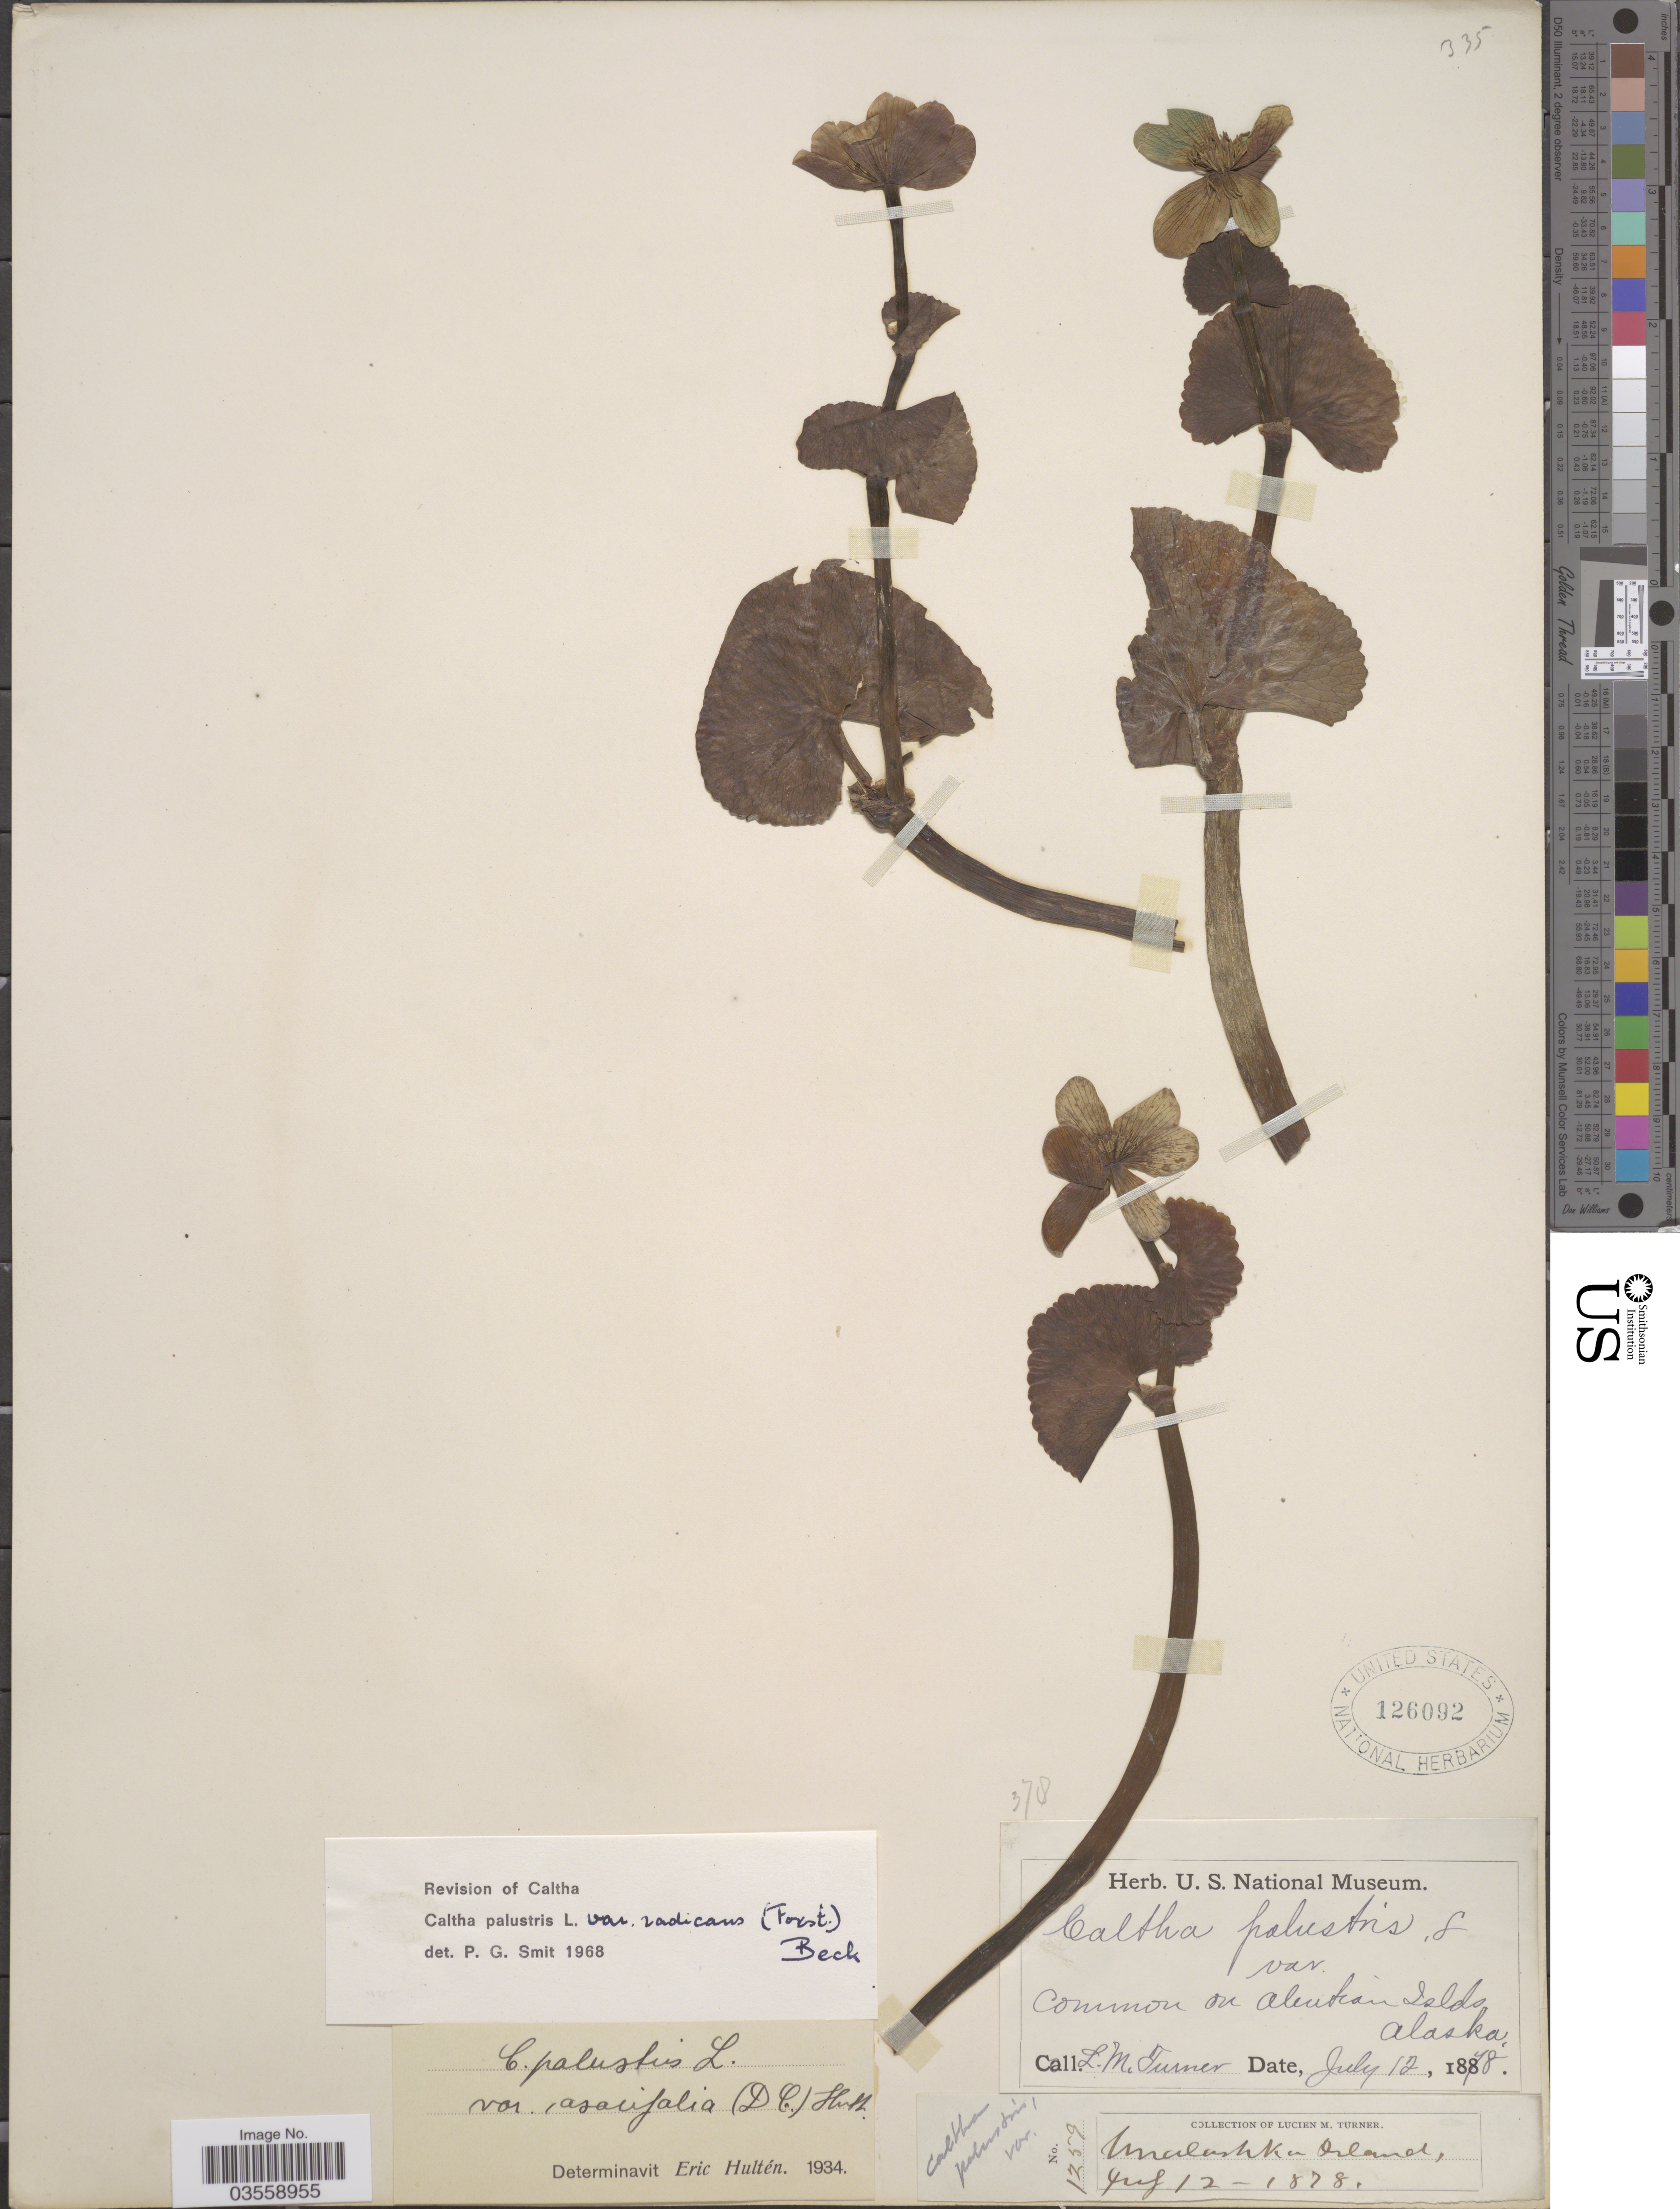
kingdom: Plantae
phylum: Tracheophyta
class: Magnoliopsida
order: Ranunculales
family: Ranunculaceae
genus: Caltha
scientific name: Caltha palustris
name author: L.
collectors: L. M. Turner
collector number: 1259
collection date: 1878-07-12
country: United States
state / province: Alaska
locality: Aleutian Islds. Unalashka Orland.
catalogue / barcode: US 126092